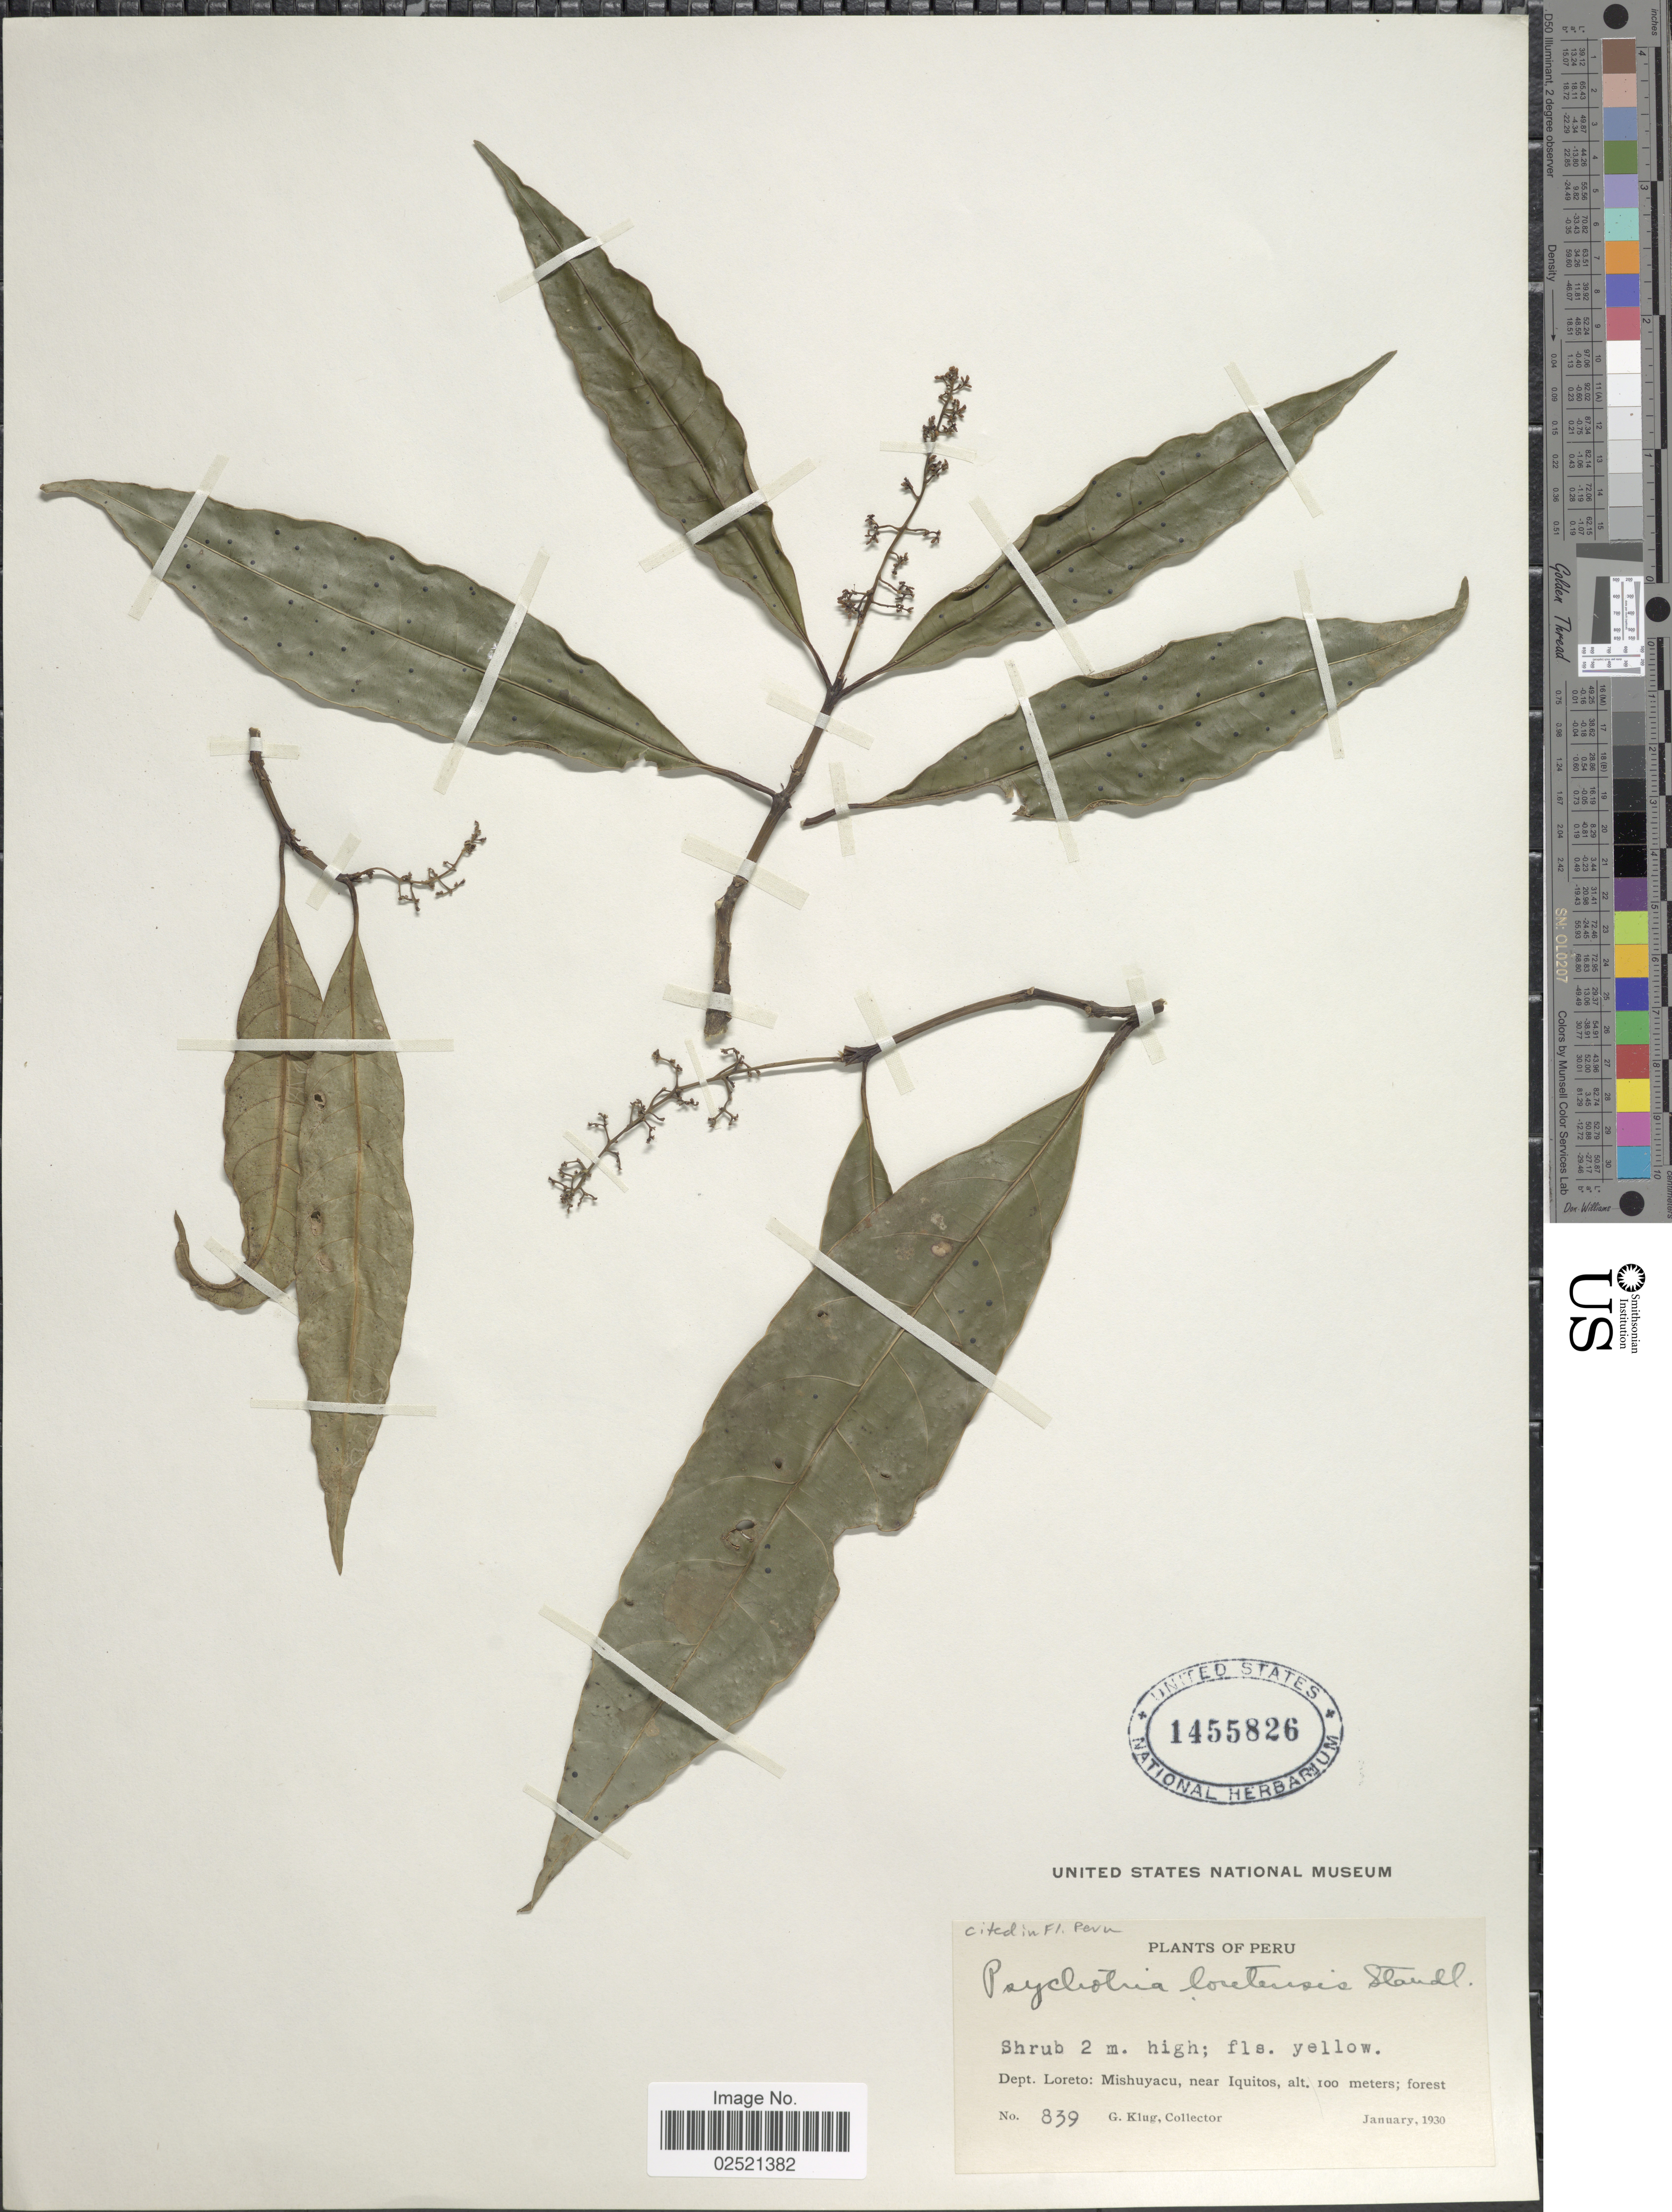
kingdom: Plantae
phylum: Tracheophyta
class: Magnoliopsida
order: Gentianales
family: Rubiaceae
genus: Psychotria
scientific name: Psychotria loretensis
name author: Standl.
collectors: G. Klug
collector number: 839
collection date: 1930-01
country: Peru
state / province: Loreto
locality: Mishuyacu, near Iquitos.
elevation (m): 100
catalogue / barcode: US 1455826